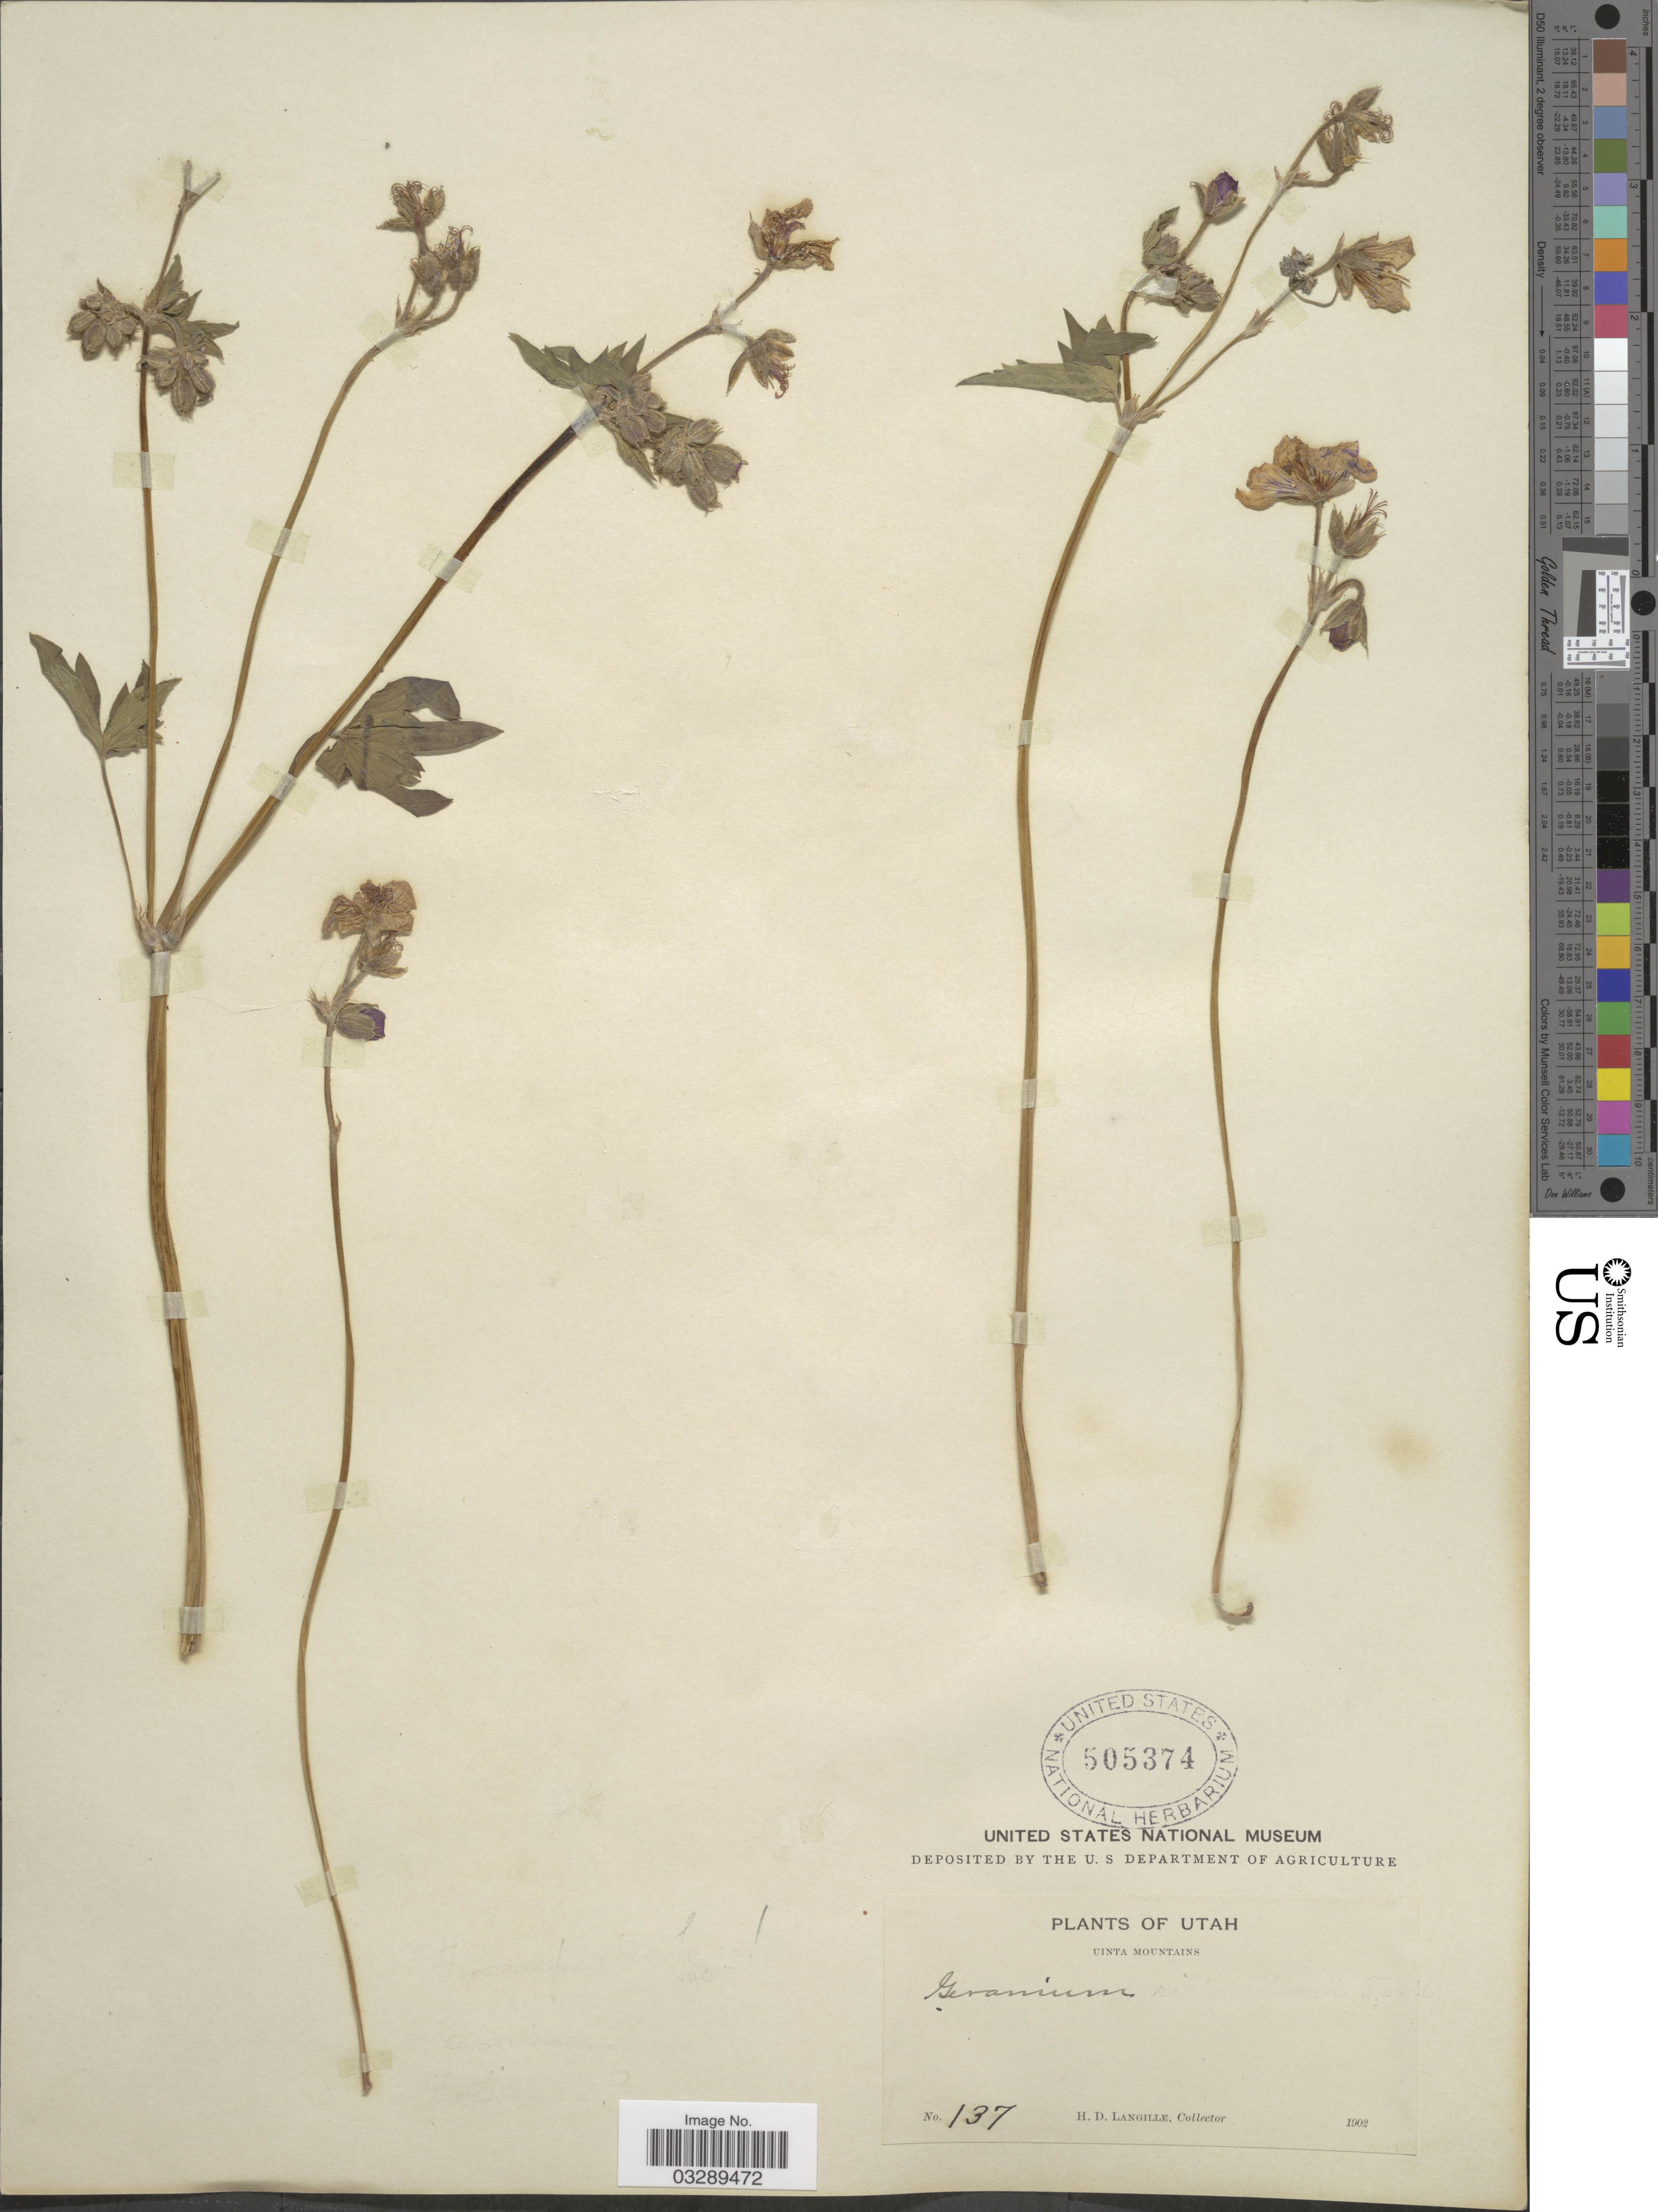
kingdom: Plantae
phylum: Tracheophyta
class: Magnoliopsida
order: Geraniales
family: Geraniaceae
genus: Geranium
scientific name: Geranium sp.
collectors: H. Langille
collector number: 137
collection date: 1902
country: United States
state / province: Utah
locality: Uinta Mountains.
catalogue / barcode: US 505374